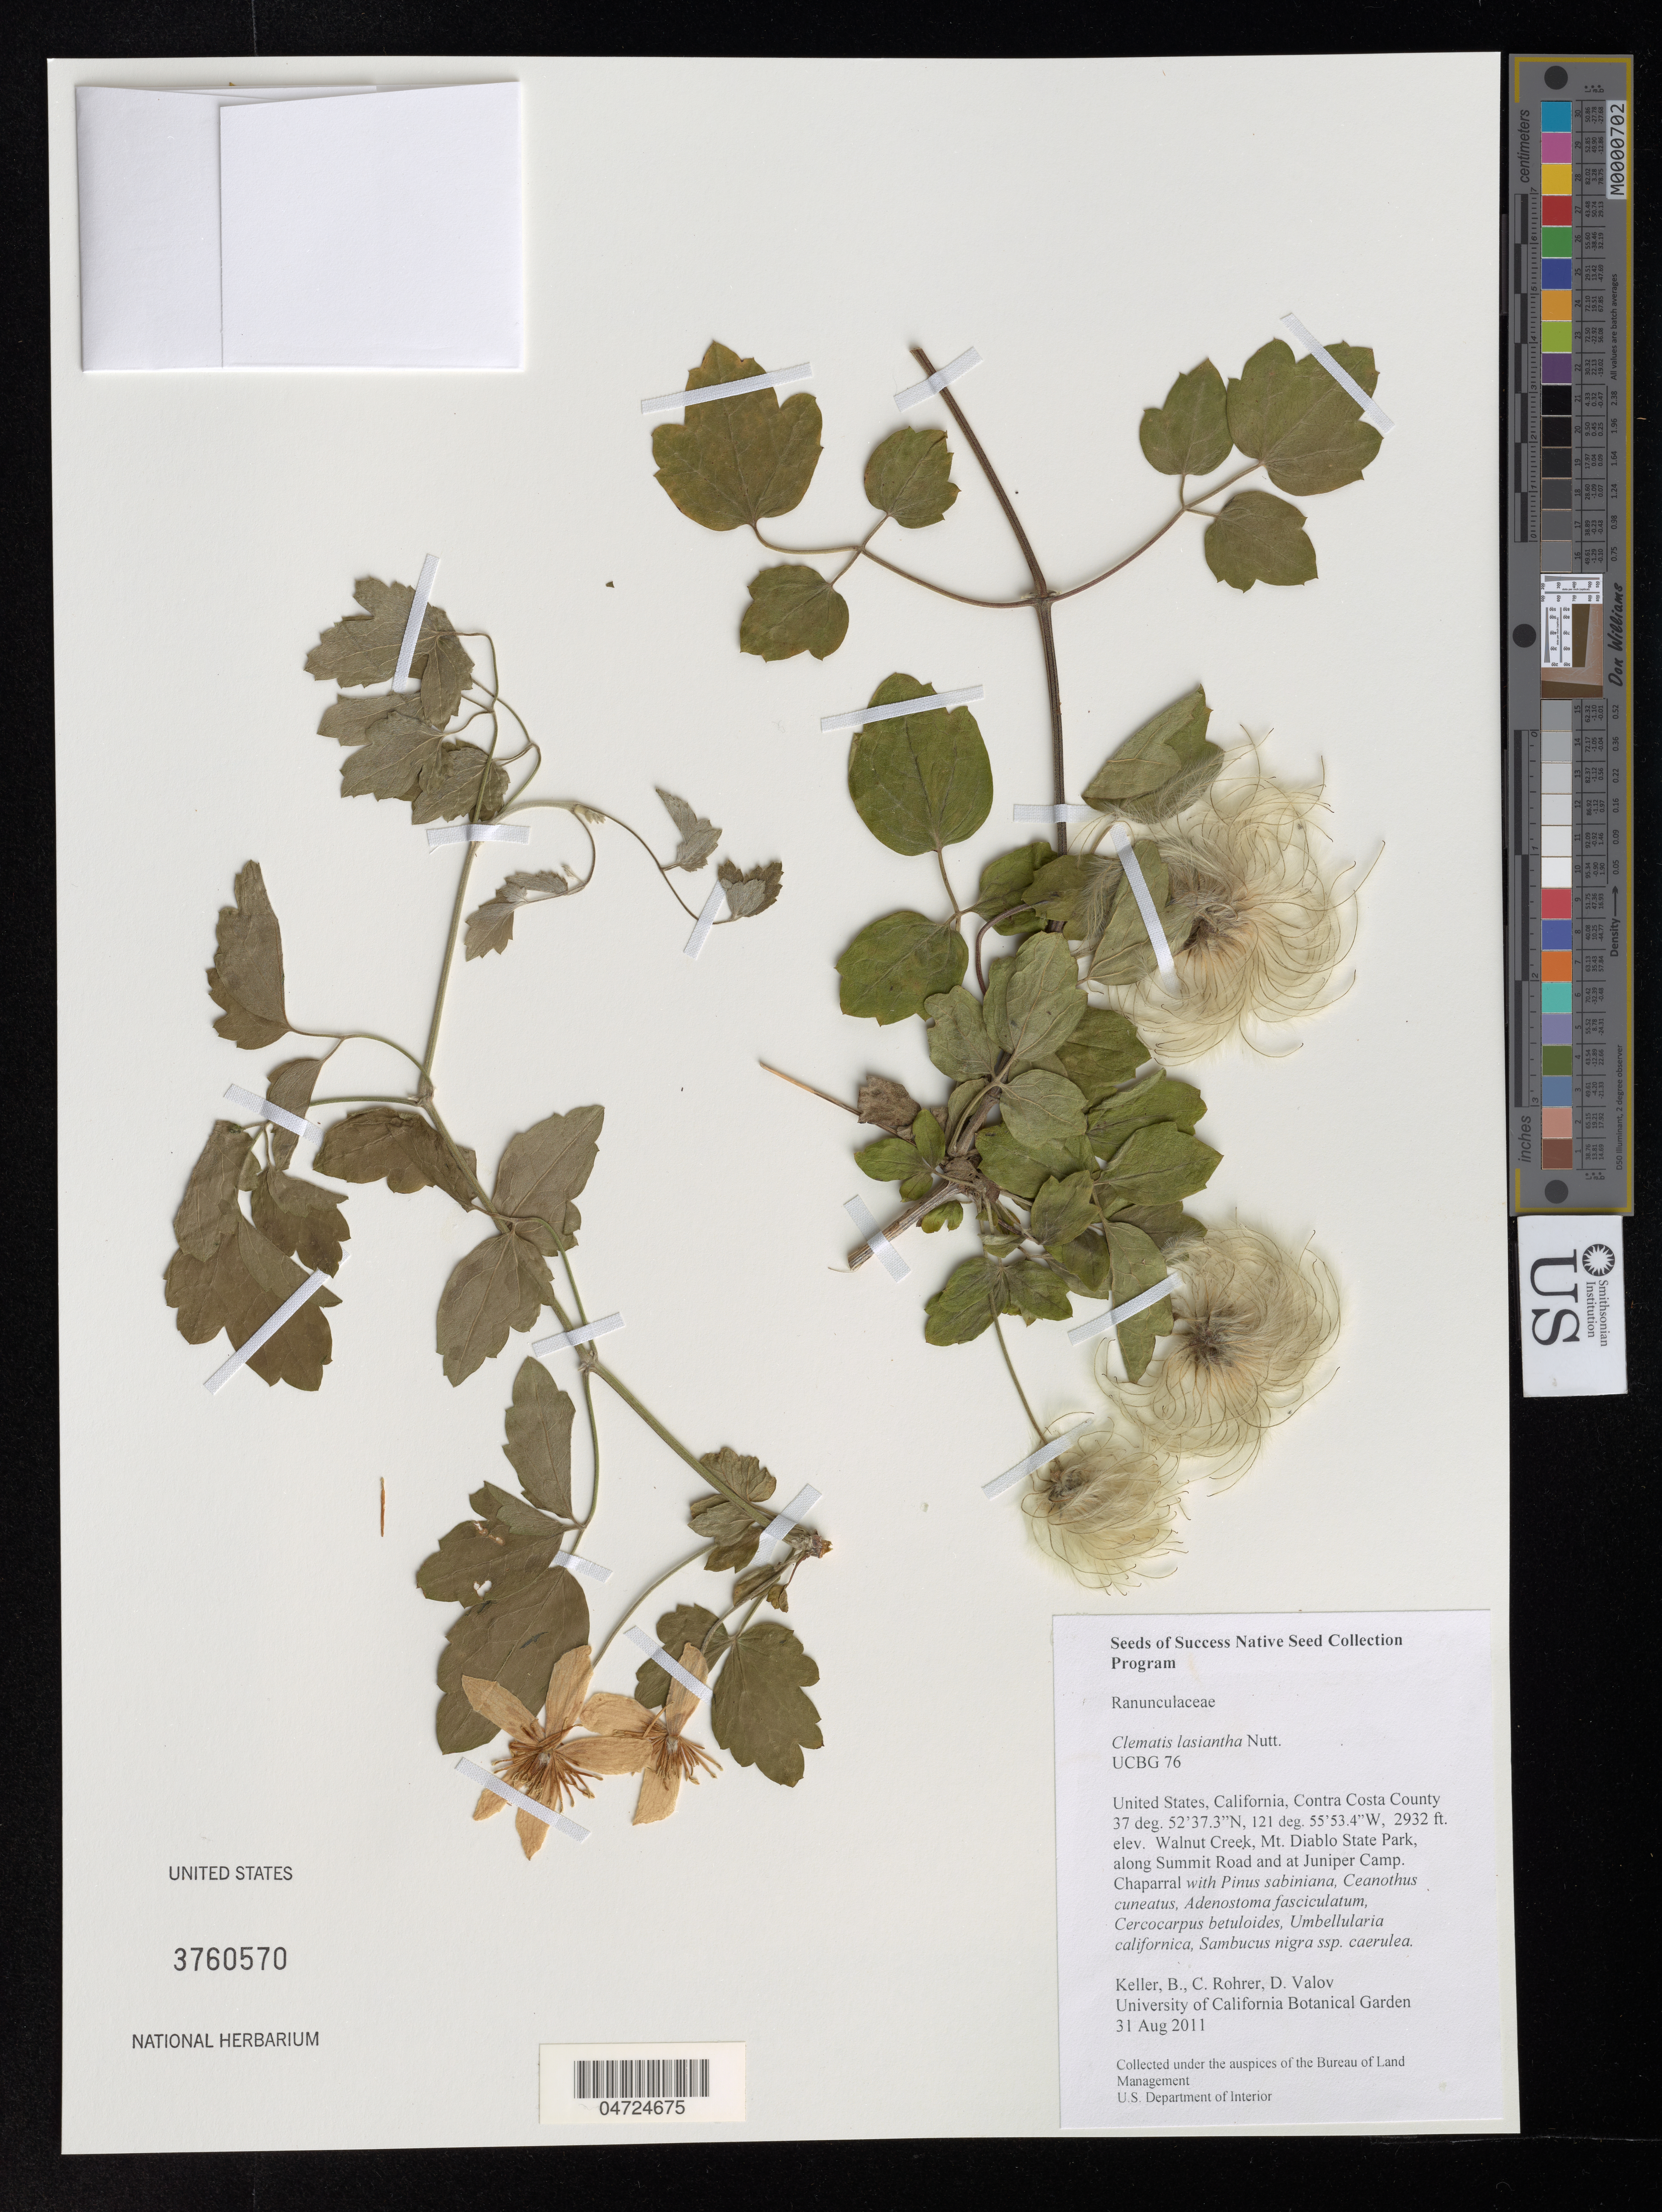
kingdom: Plantae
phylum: Tracheophyta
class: Magnoliopsida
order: Ranunculales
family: Ranunculaceae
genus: Clematis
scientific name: Clematis lasiantha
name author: Nutt.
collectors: B. Keller, C. Rohrer & D. Valov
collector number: UCBG 76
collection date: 2011-08-31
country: United States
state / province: California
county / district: Contra Costa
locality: Contra Costa County. Walnut Creek, Mt. Diablo State Park, along Summit Road and at Juniper Camp.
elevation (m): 894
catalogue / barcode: US 3760570